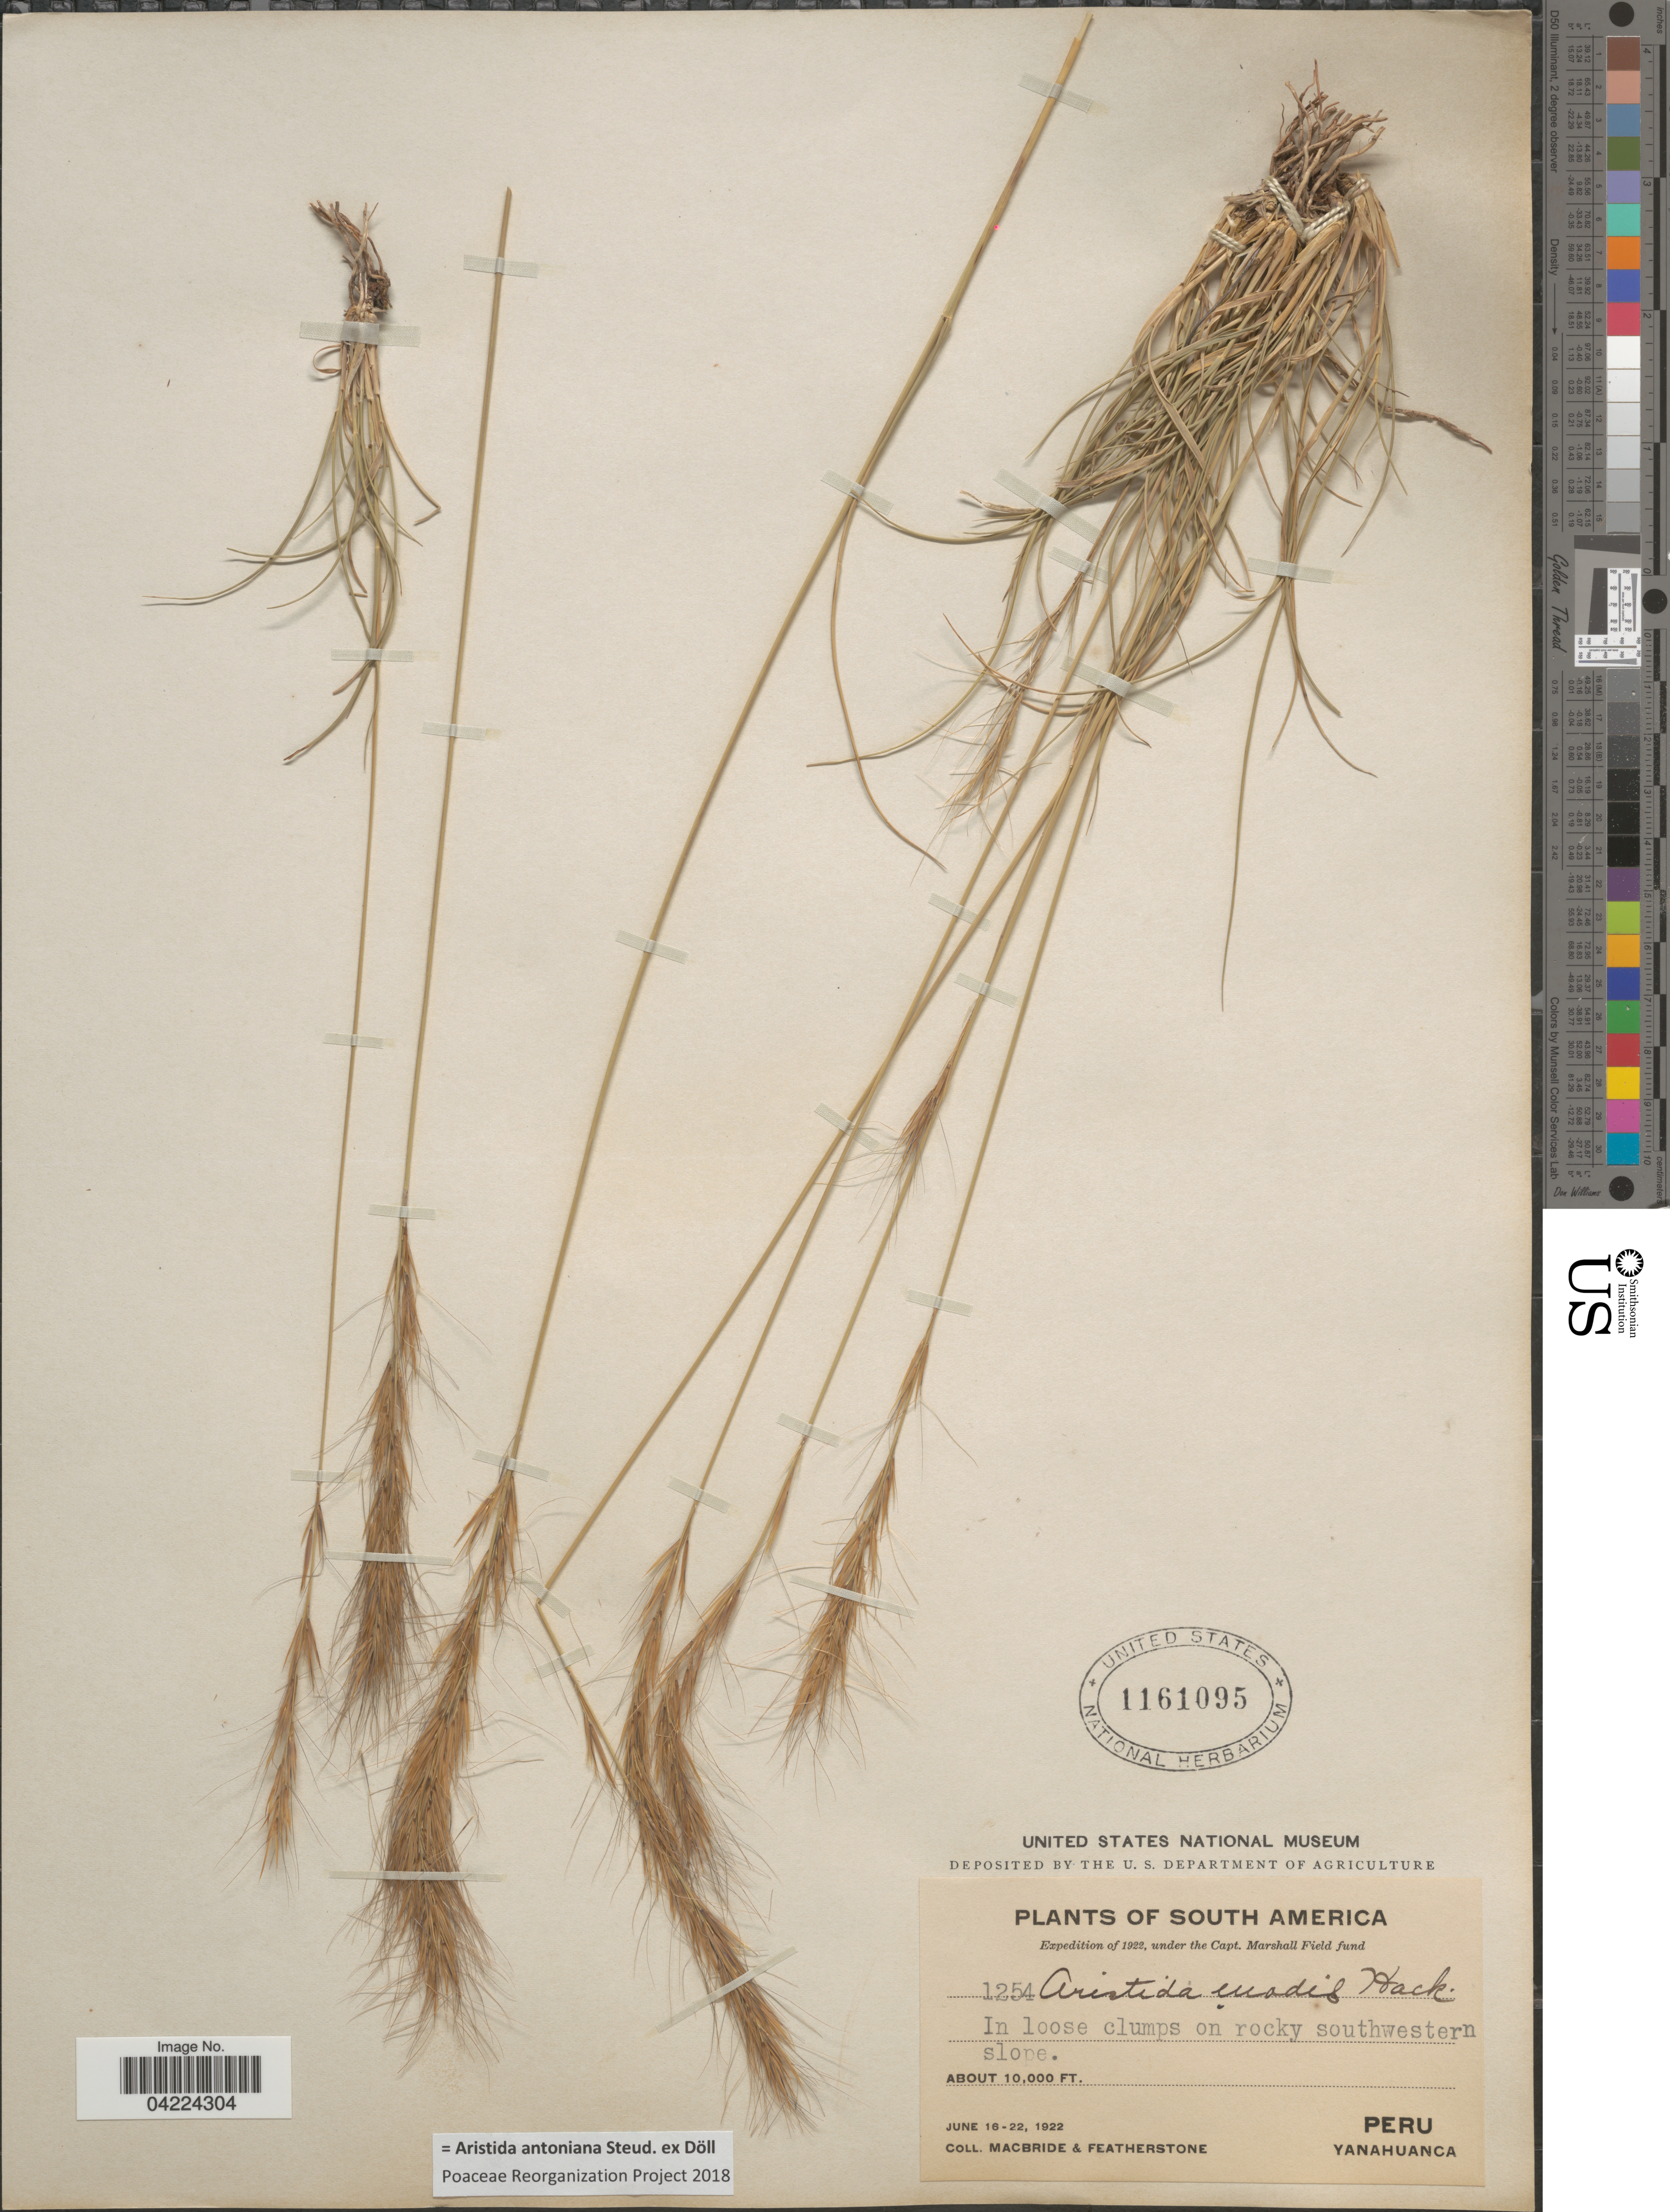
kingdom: Plantae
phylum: Tracheophyta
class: Liliopsida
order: Poales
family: Poaceae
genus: Aristida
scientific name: Aristida antoniana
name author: Steud. ex Henr.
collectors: Macbride, -- & -. Featherstone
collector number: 1254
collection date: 1922-06-16/1922-06-22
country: Peru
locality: Expedition of 1922. On rocky southwestern slope. Yanahuanca.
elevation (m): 3048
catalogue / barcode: US 1161095